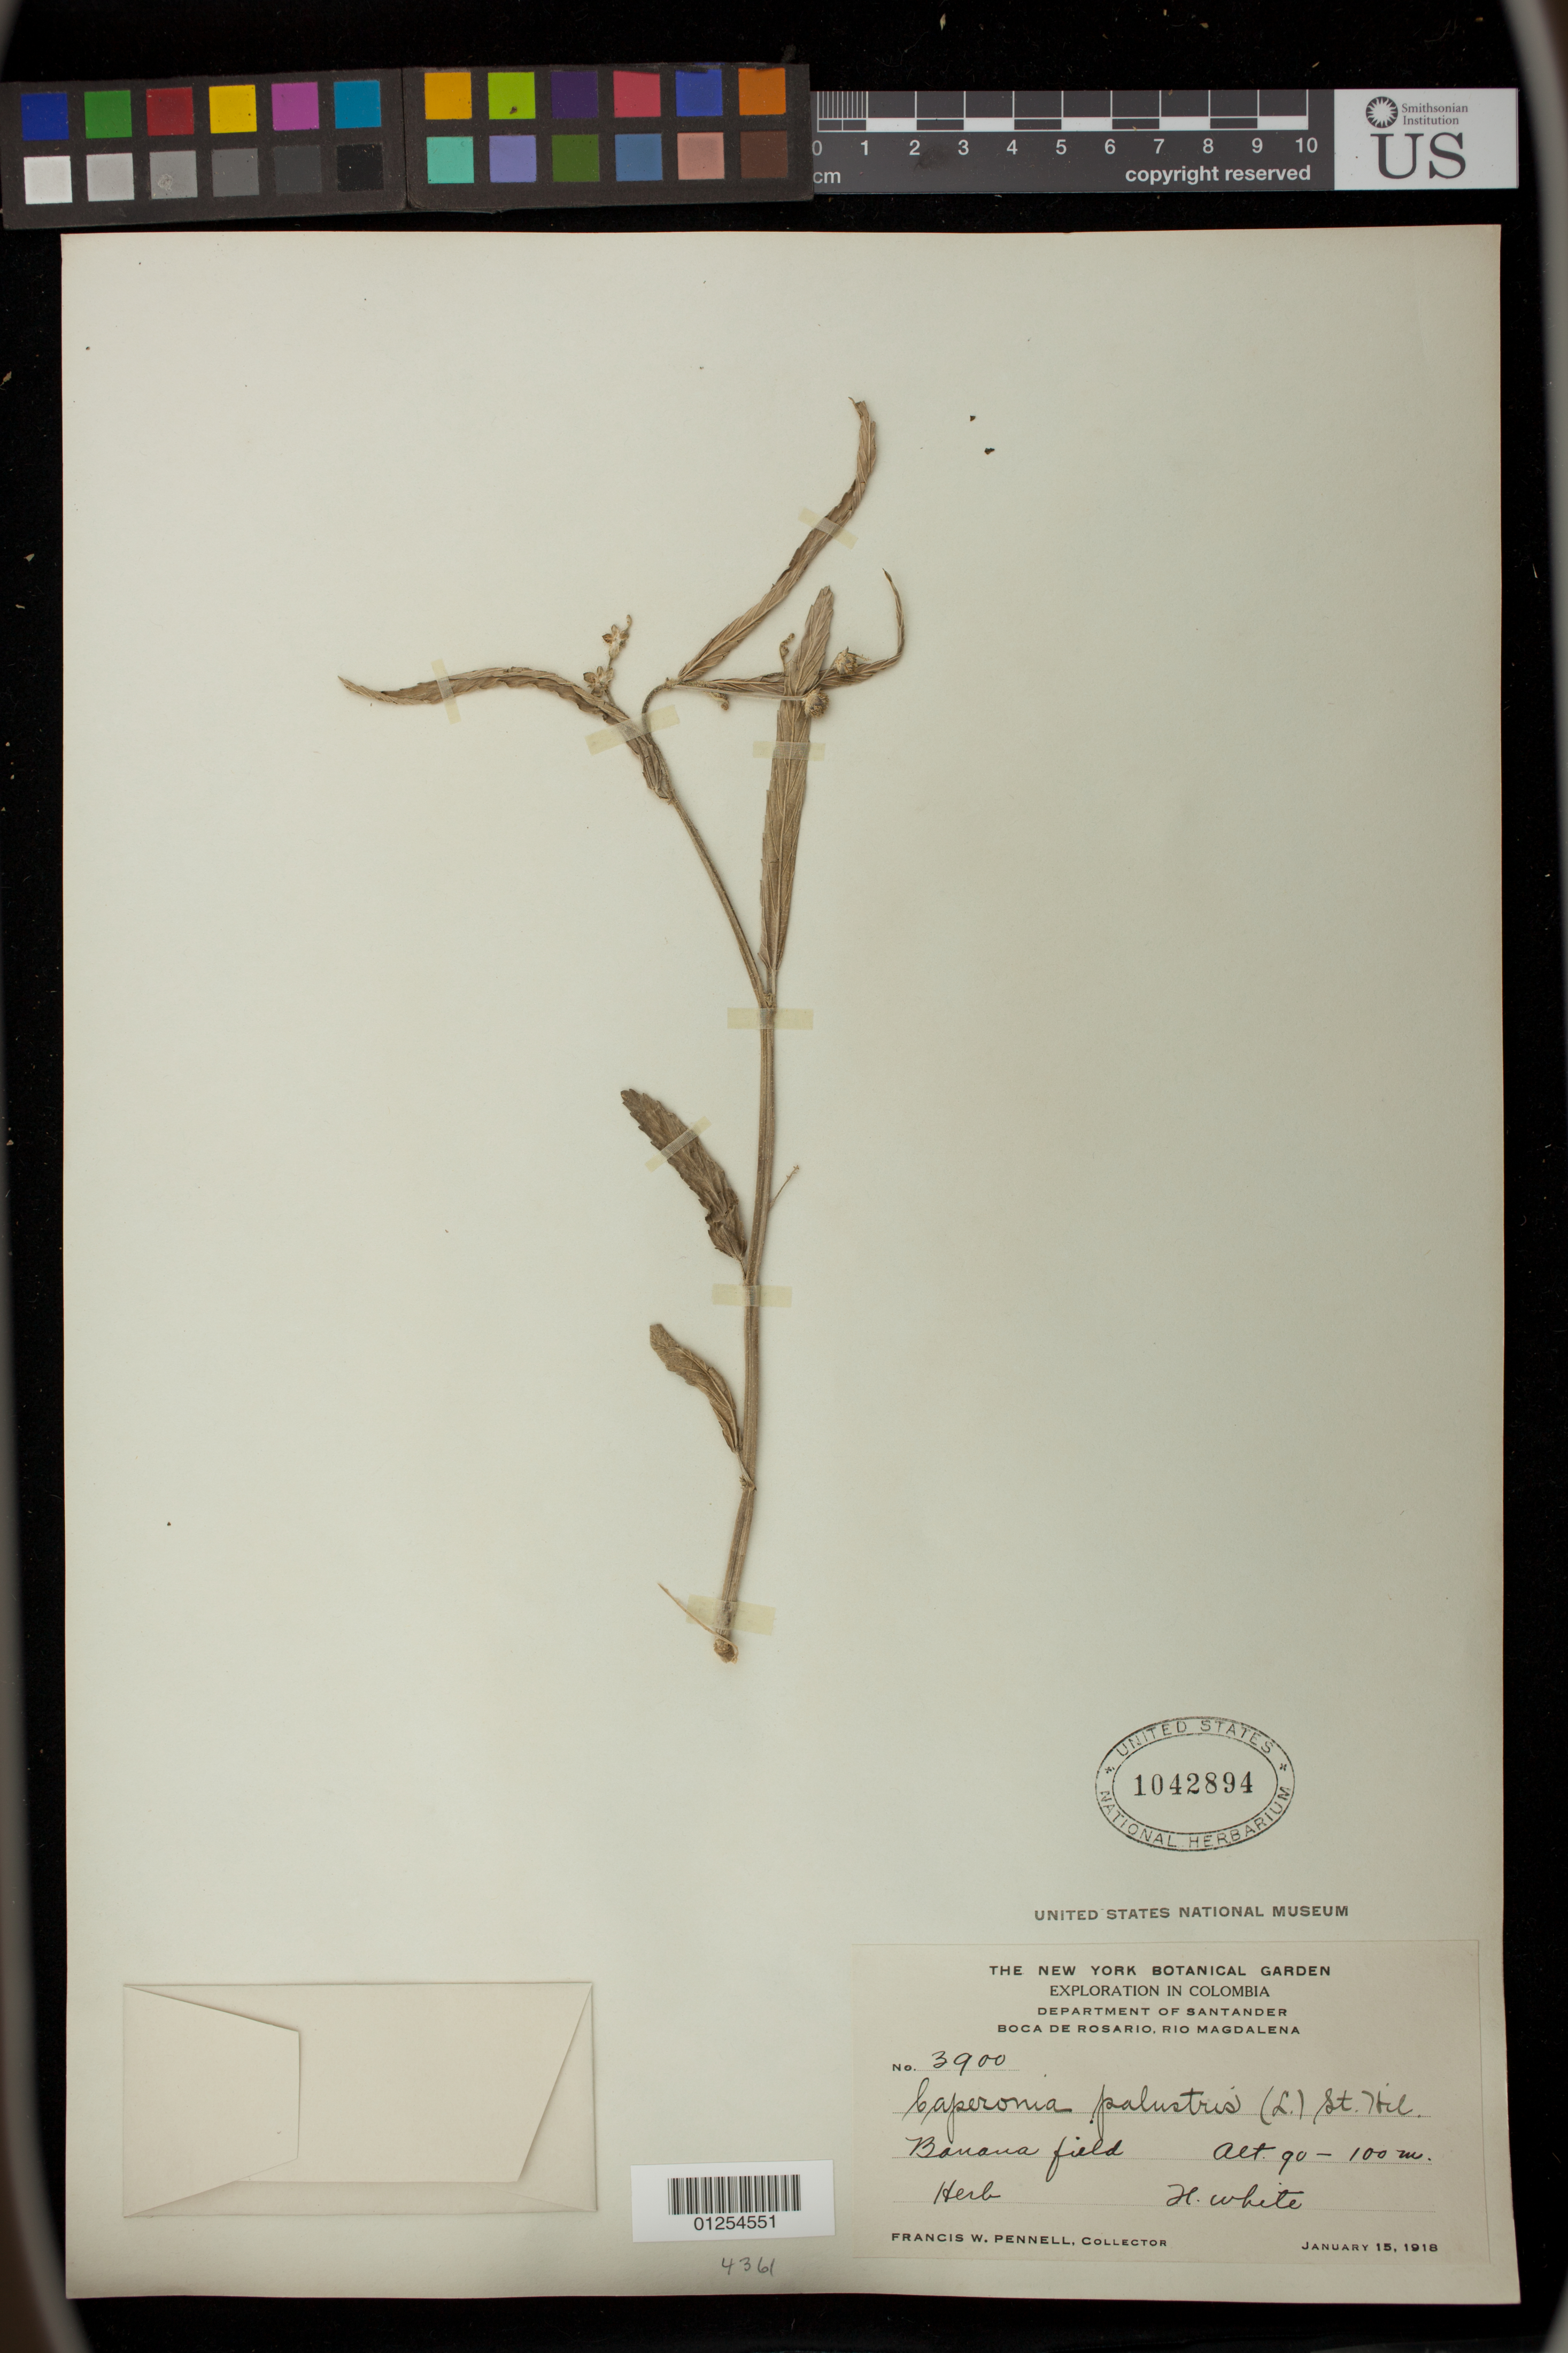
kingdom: Plantae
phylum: Tracheophyta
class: Magnoliopsida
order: Malpighiales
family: Euphorbiaceae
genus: Caperonia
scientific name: Caperonia palustris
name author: (L.) A. St.-Hil.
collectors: F. W. Pennell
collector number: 3900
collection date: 1918-01-15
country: Colombia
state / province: Santander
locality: Boca de Rosario, Rio Magdalena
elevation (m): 90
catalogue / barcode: US 1042894